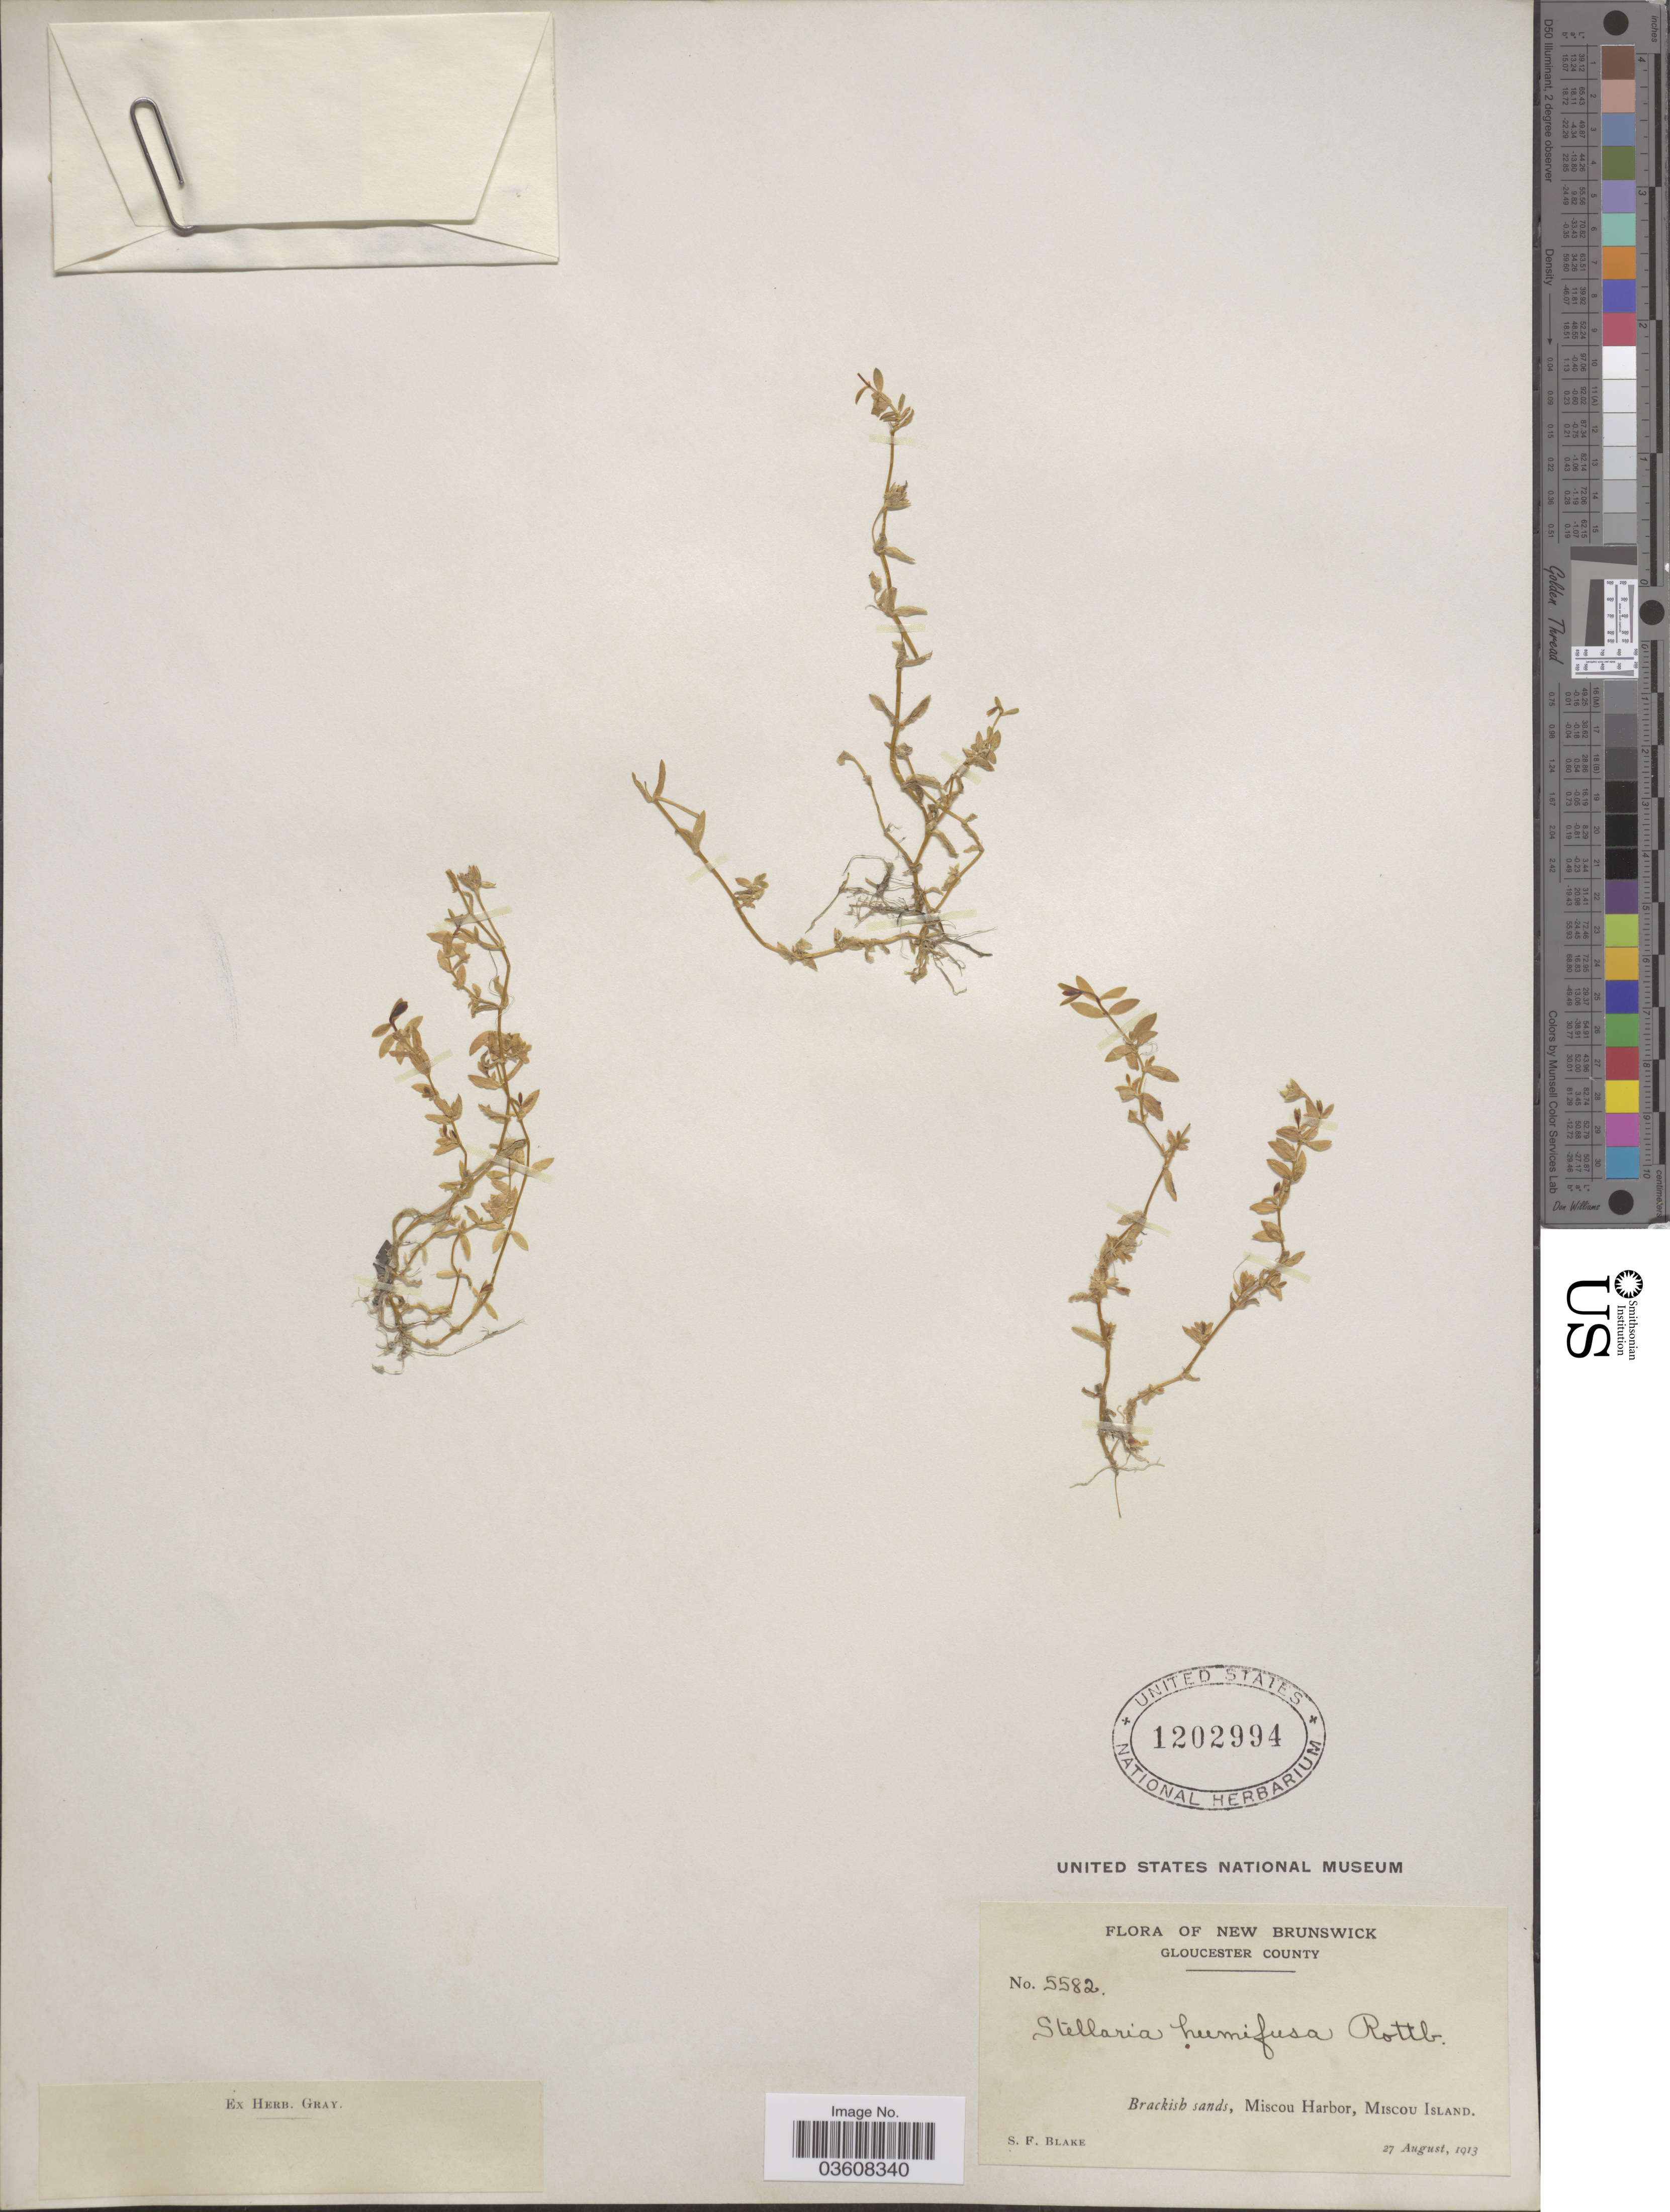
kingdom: Plantae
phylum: Tracheophyta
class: Magnoliopsida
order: Caryophyllales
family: Caryophyllaceae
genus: Stellaria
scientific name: Stellaria humifusa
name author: Rottb.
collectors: S. Blake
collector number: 5582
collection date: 1913-08-27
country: Canada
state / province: New Brunswick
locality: Gloucester County. Miscou Harbor, Miscou Island.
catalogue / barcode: US 1202994